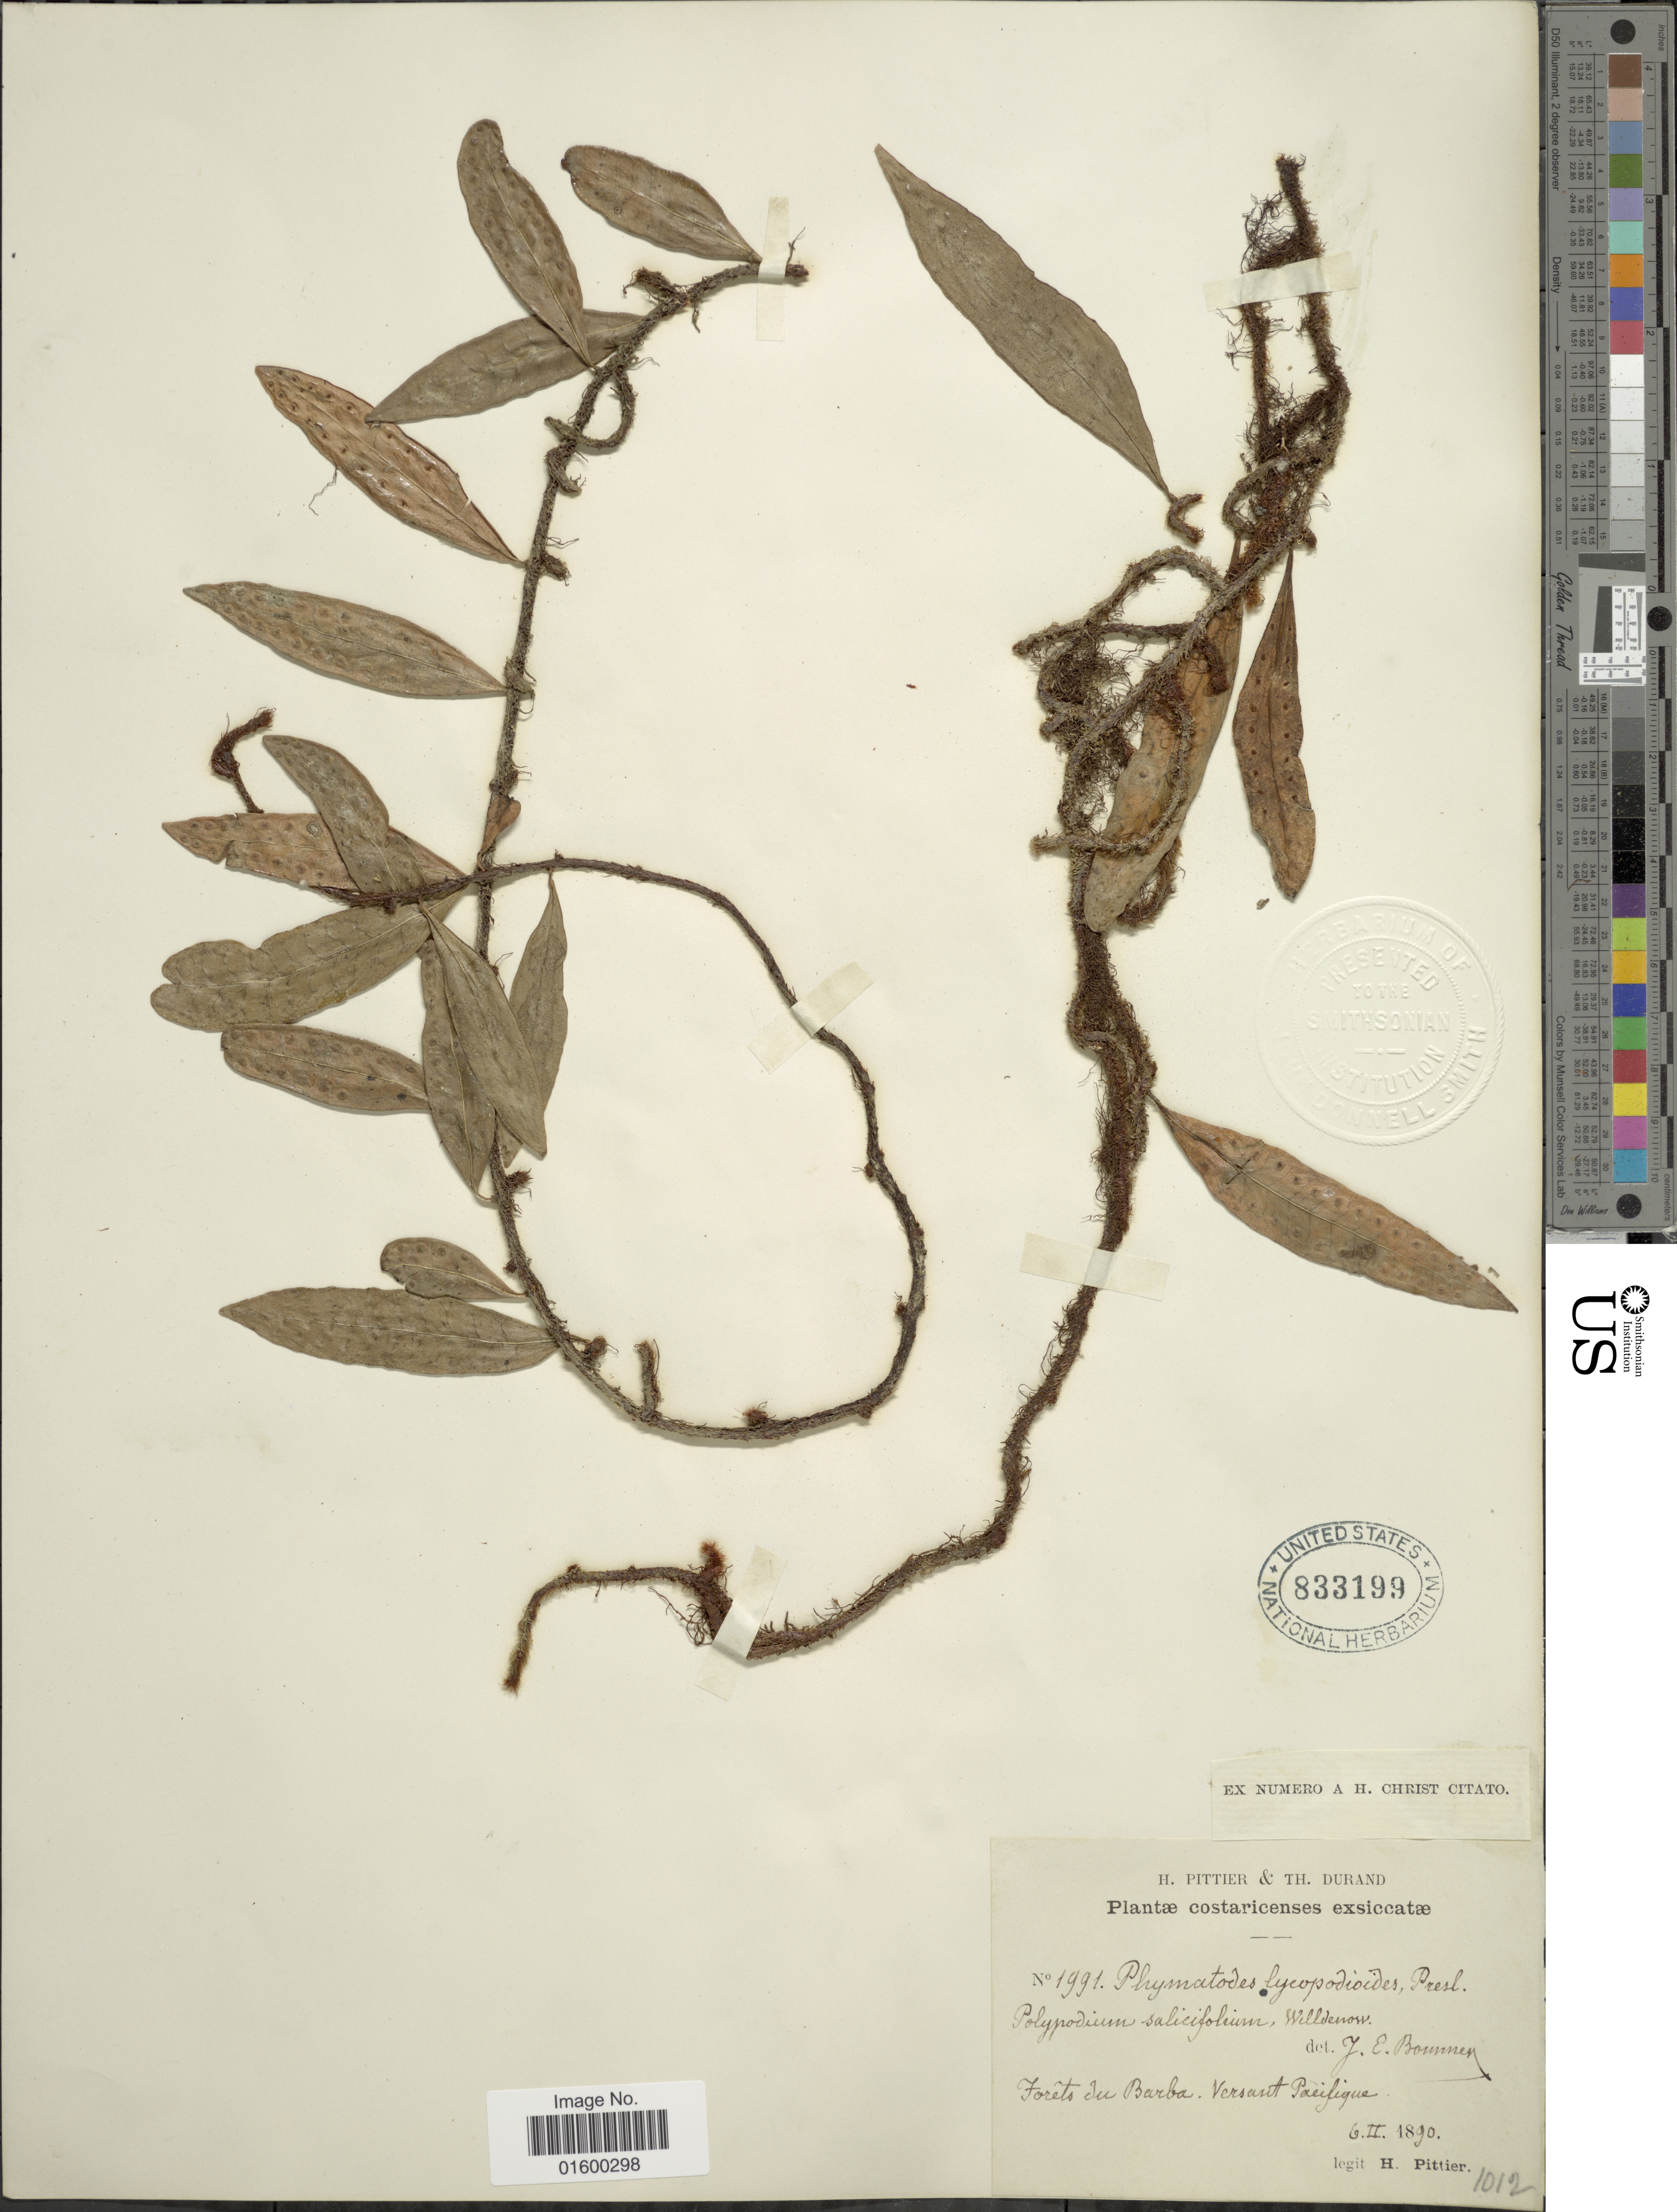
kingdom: Plantae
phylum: Tracheophyta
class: Polypodiopsida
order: Polypodiales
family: Polypodiaceae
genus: Microgramma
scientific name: Microgramma lycopodioides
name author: (L.) Copel.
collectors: H. F. Pittier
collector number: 1991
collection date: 1890-02-06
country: Costa Rica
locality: Costaricenses, Forets du Barba, Versant Pacifique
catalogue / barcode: US 833199